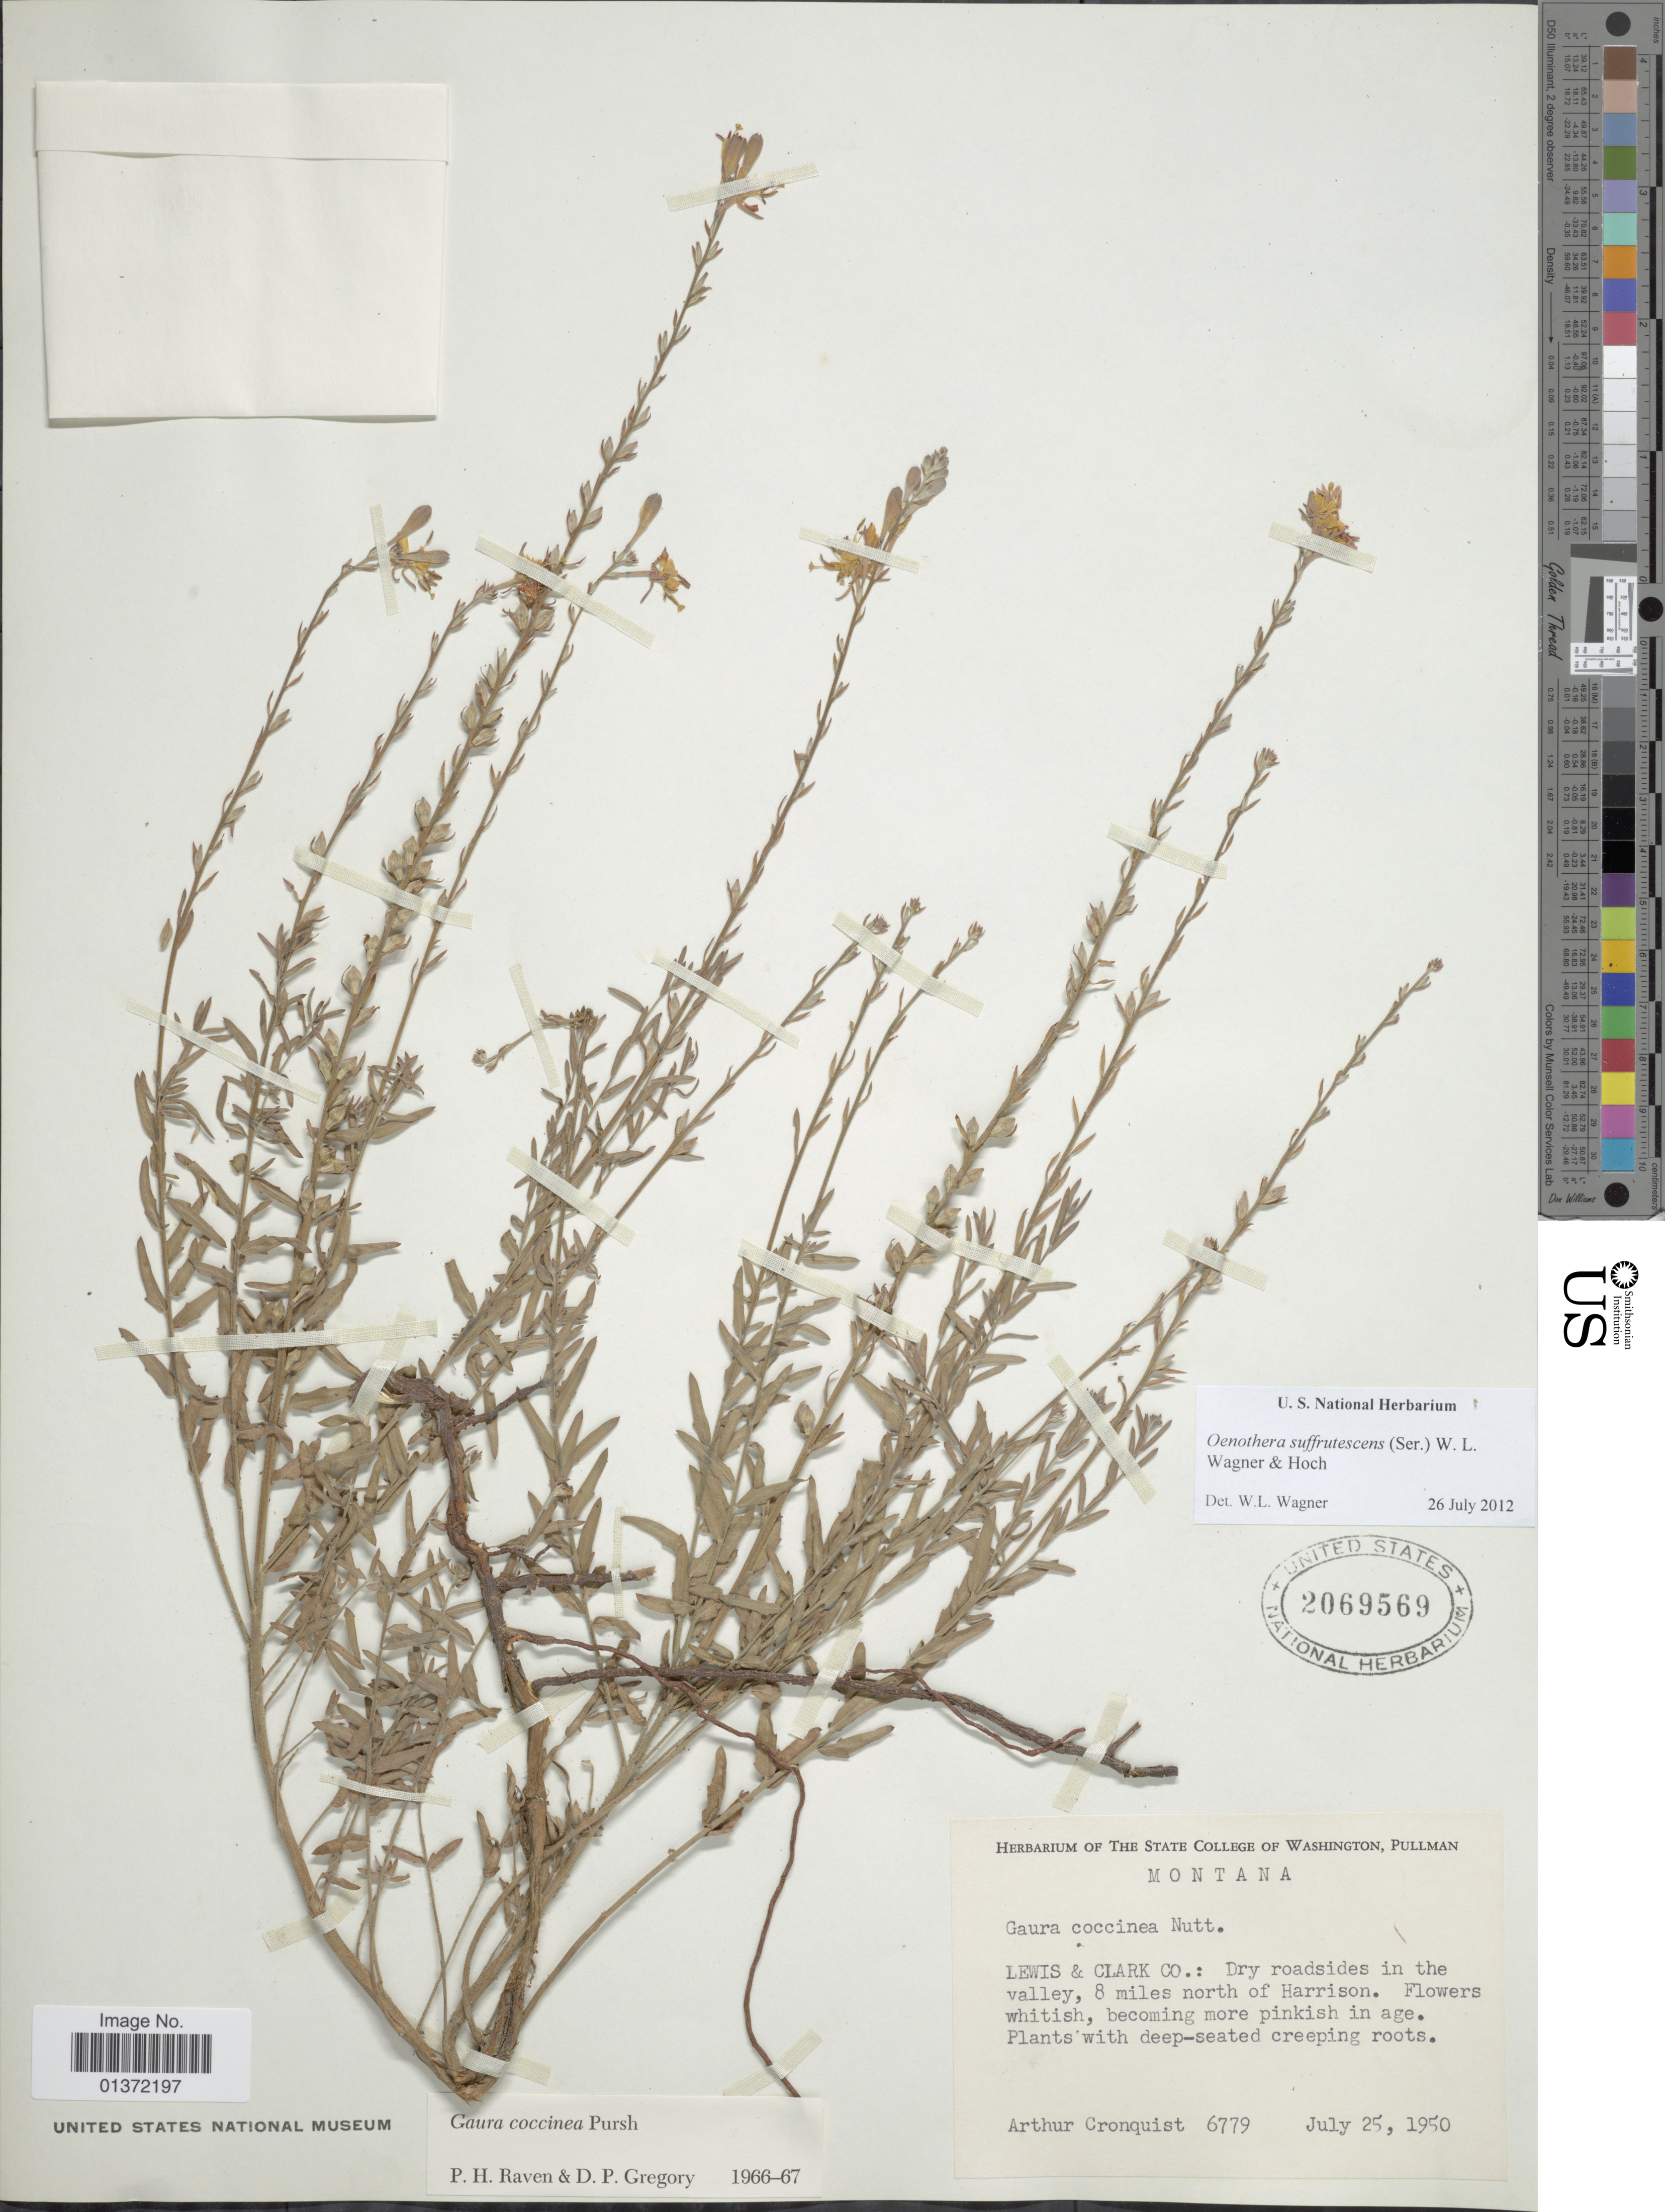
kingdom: Plantae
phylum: Tracheophyta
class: Magnoliopsida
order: Myrtales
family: Onagraceae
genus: Oenothera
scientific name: Oenothera suffrutescens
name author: (Ser.) W.L. Wagner & Hoch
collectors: A. J. Cronquist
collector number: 6779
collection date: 1950-07-25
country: United States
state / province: Montana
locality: Lewis & Clark: dry roadsides in the valley, 8 miles north of Harrison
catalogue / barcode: US 2069569